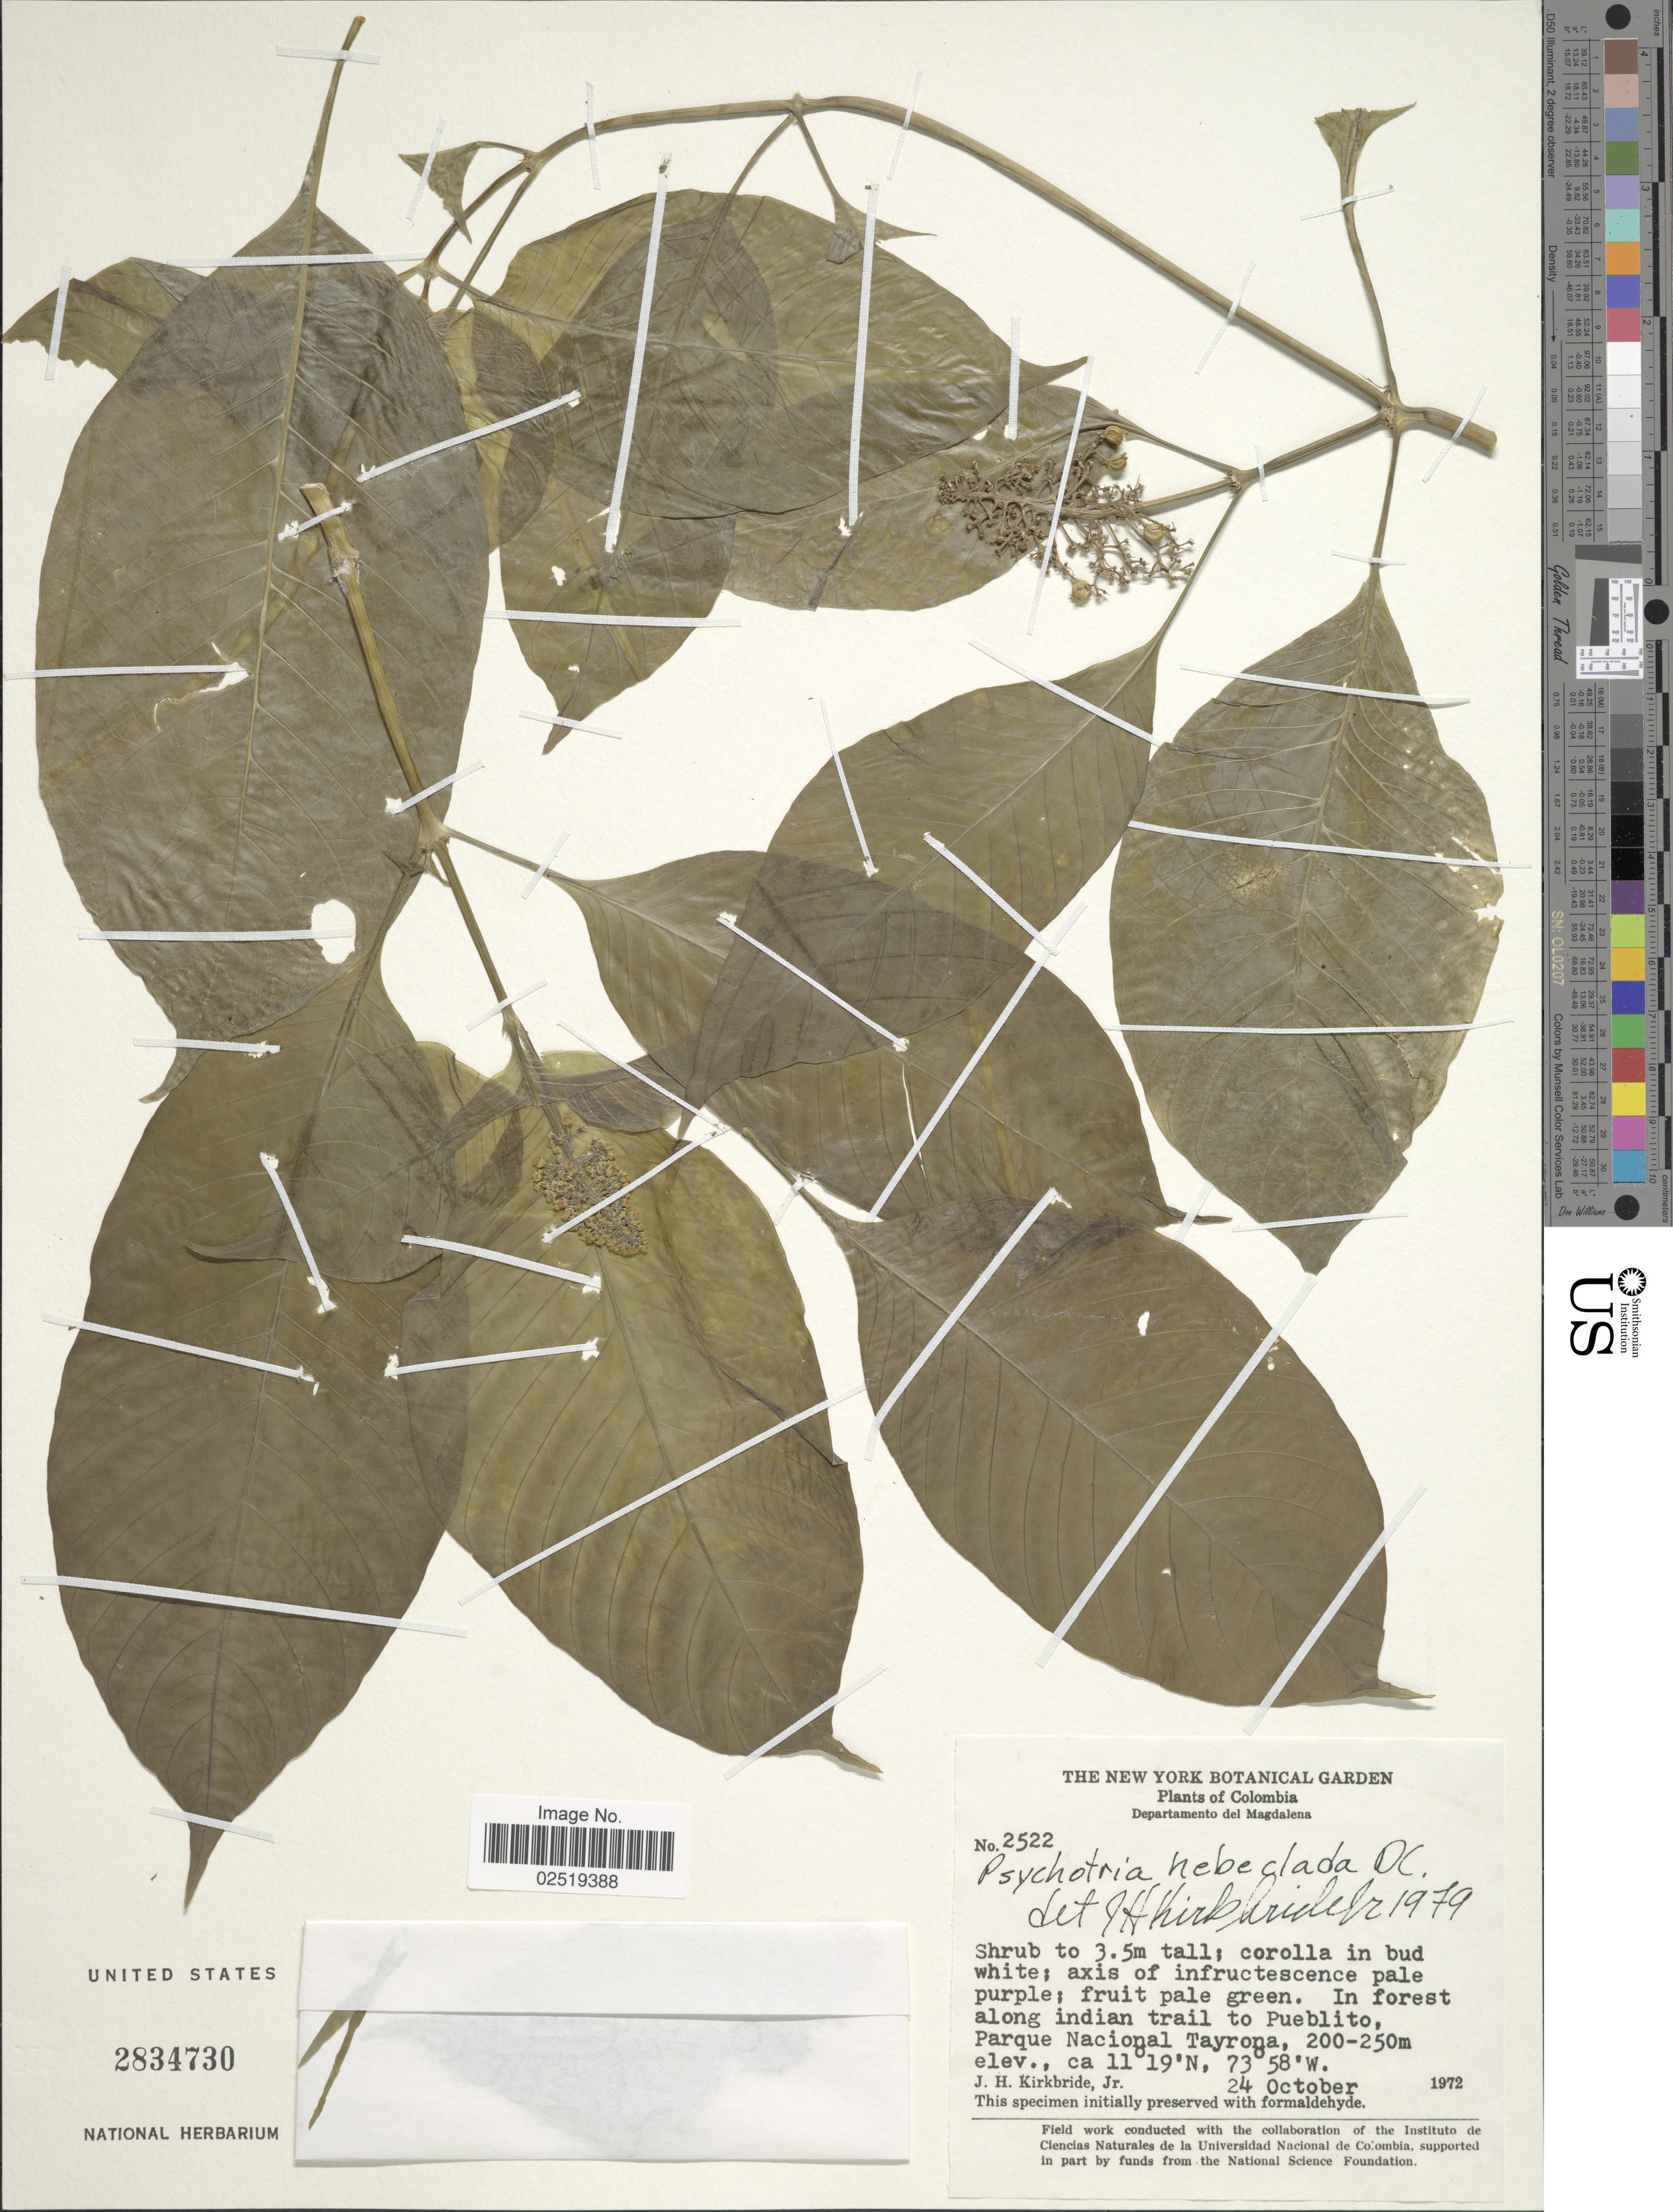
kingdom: Plantae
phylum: Tracheophyta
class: Magnoliopsida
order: Gentianales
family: Rubiaceae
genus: Psychotria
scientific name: Psychotria hebeclada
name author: DC.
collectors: J. H. Kirkbride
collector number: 2522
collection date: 1972-10-24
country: Colombia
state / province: Magdalena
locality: In forest along indian trail to Pueblito, Parque Nacional Tayrona.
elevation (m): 200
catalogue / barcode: US 2834730